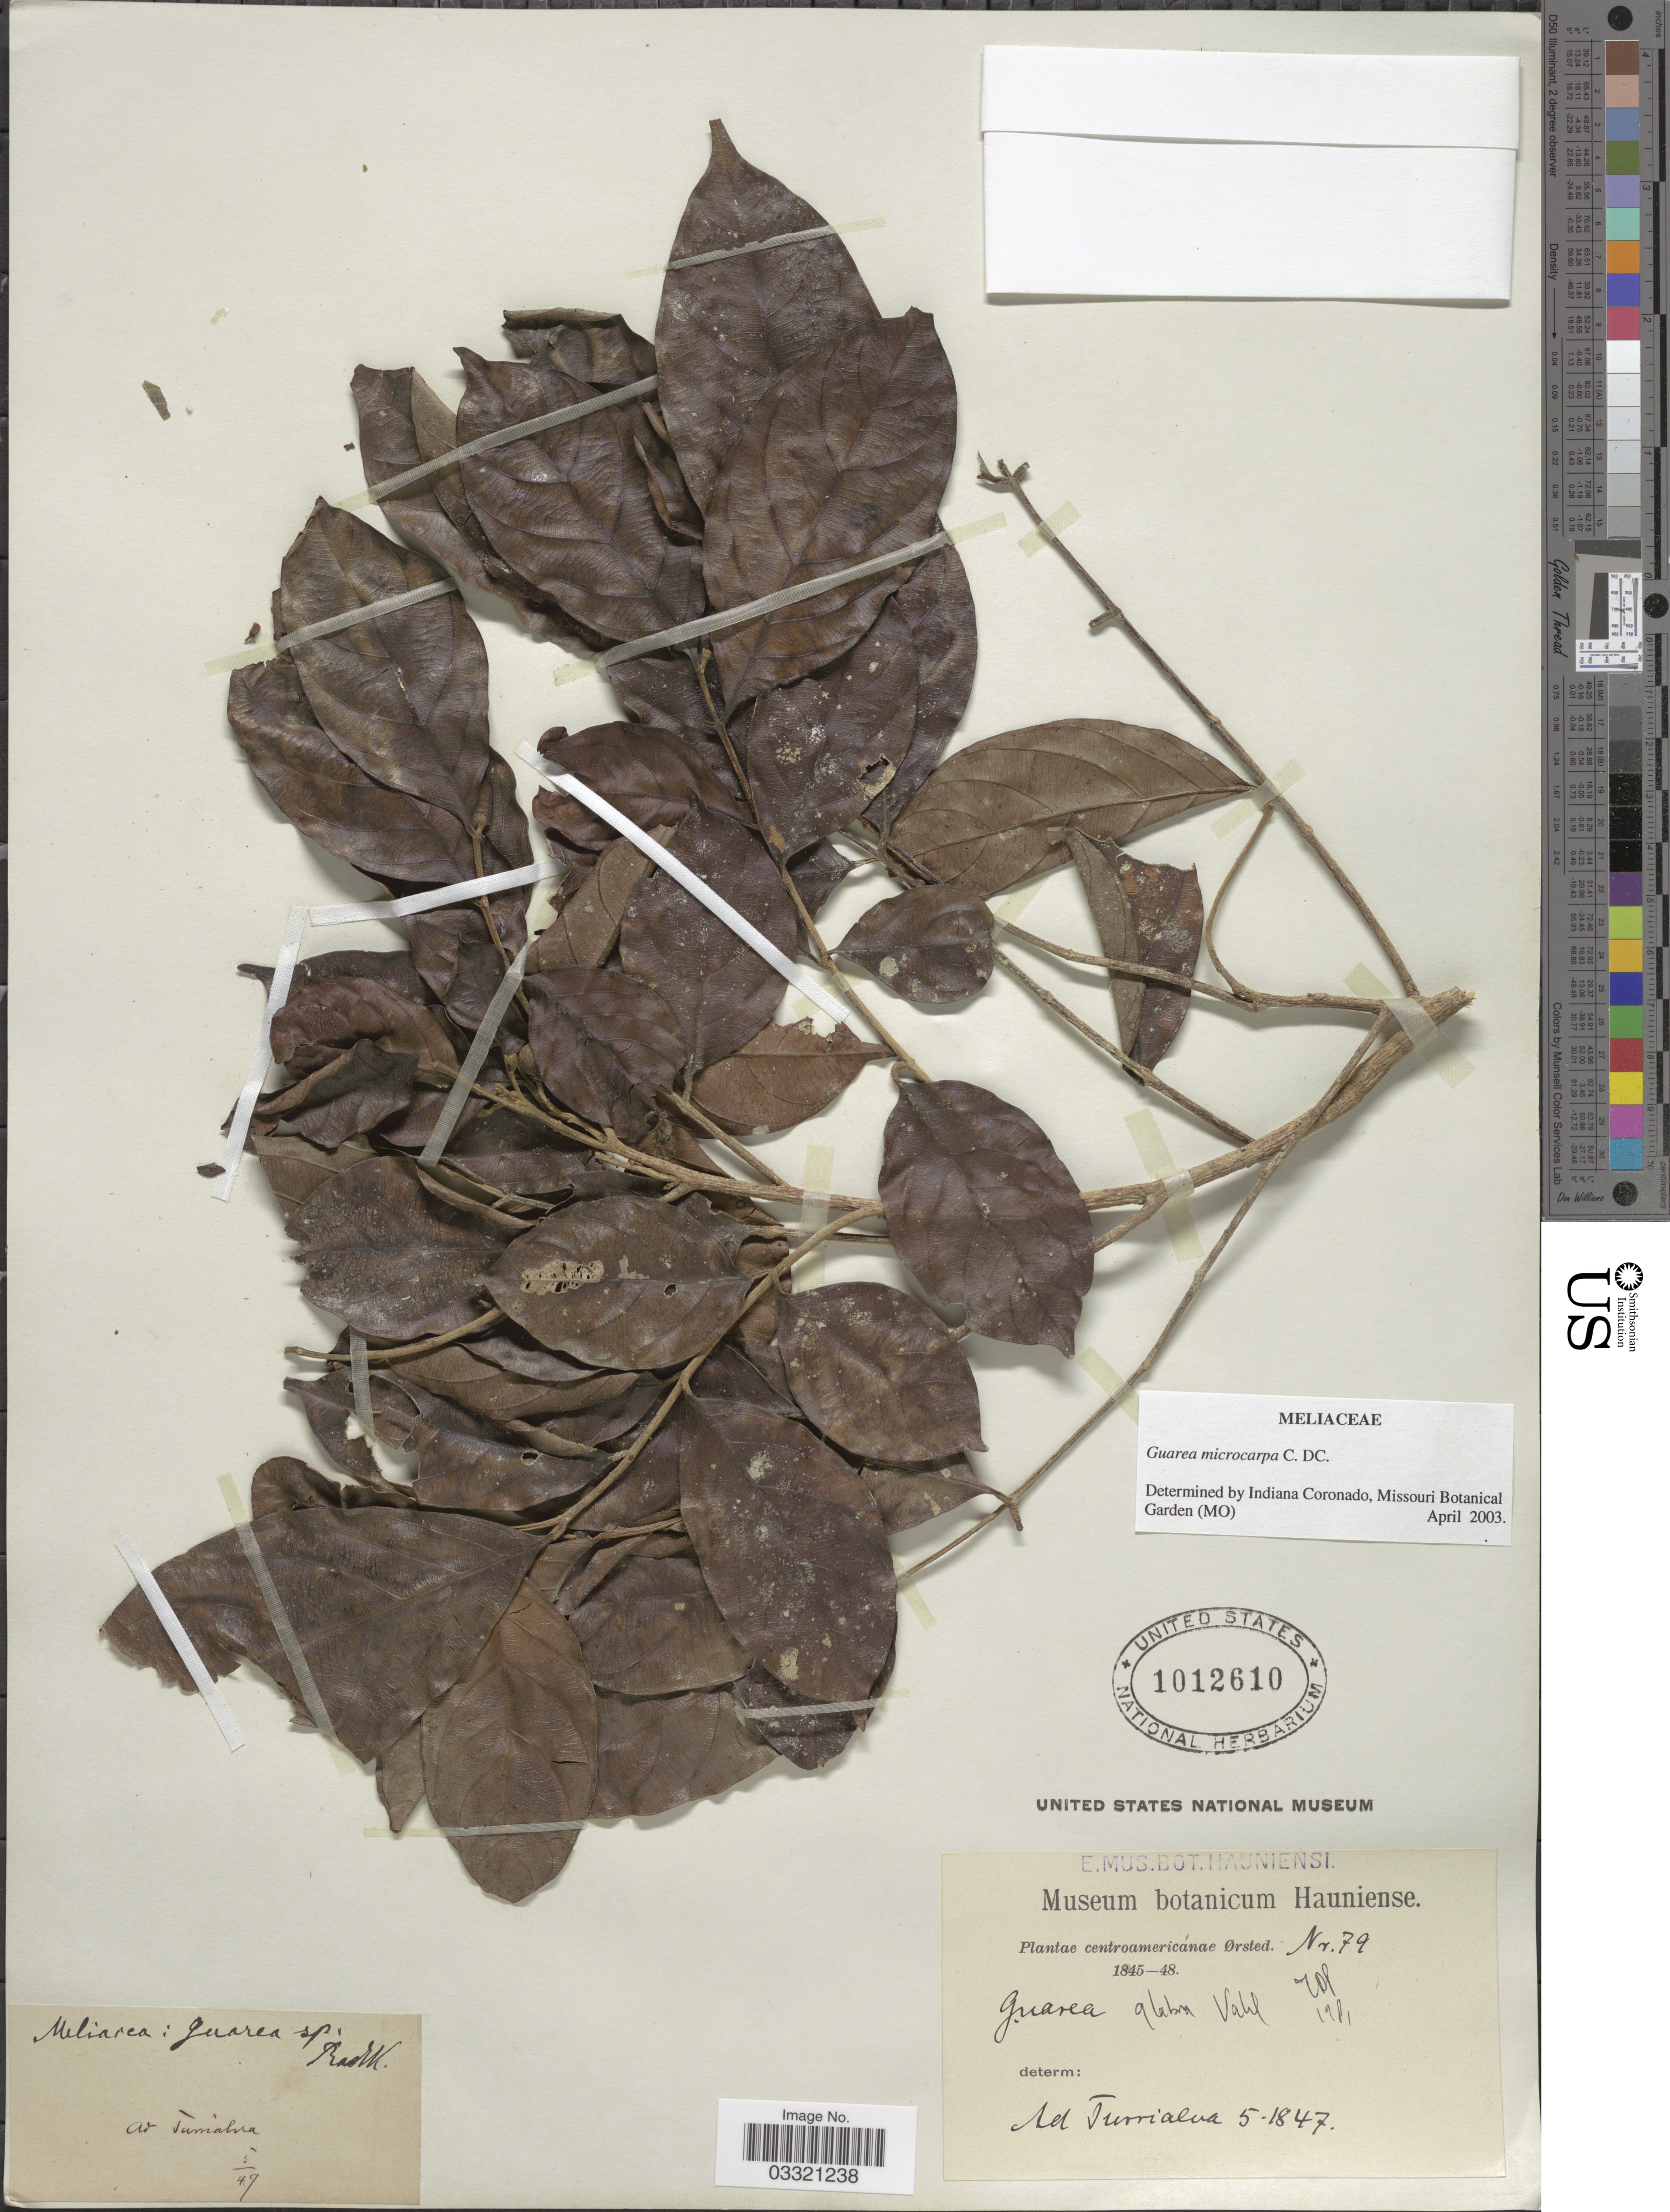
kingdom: Plantae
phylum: Tracheophyta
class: Magnoliopsida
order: Sapindales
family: Meliaceae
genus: Guarea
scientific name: Guarea glabra subsp. microcarpa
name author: (C. DC.) T.D. Penn.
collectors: Ørsted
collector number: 79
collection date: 1845/1848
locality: Cetroamericánae.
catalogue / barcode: US 1012610